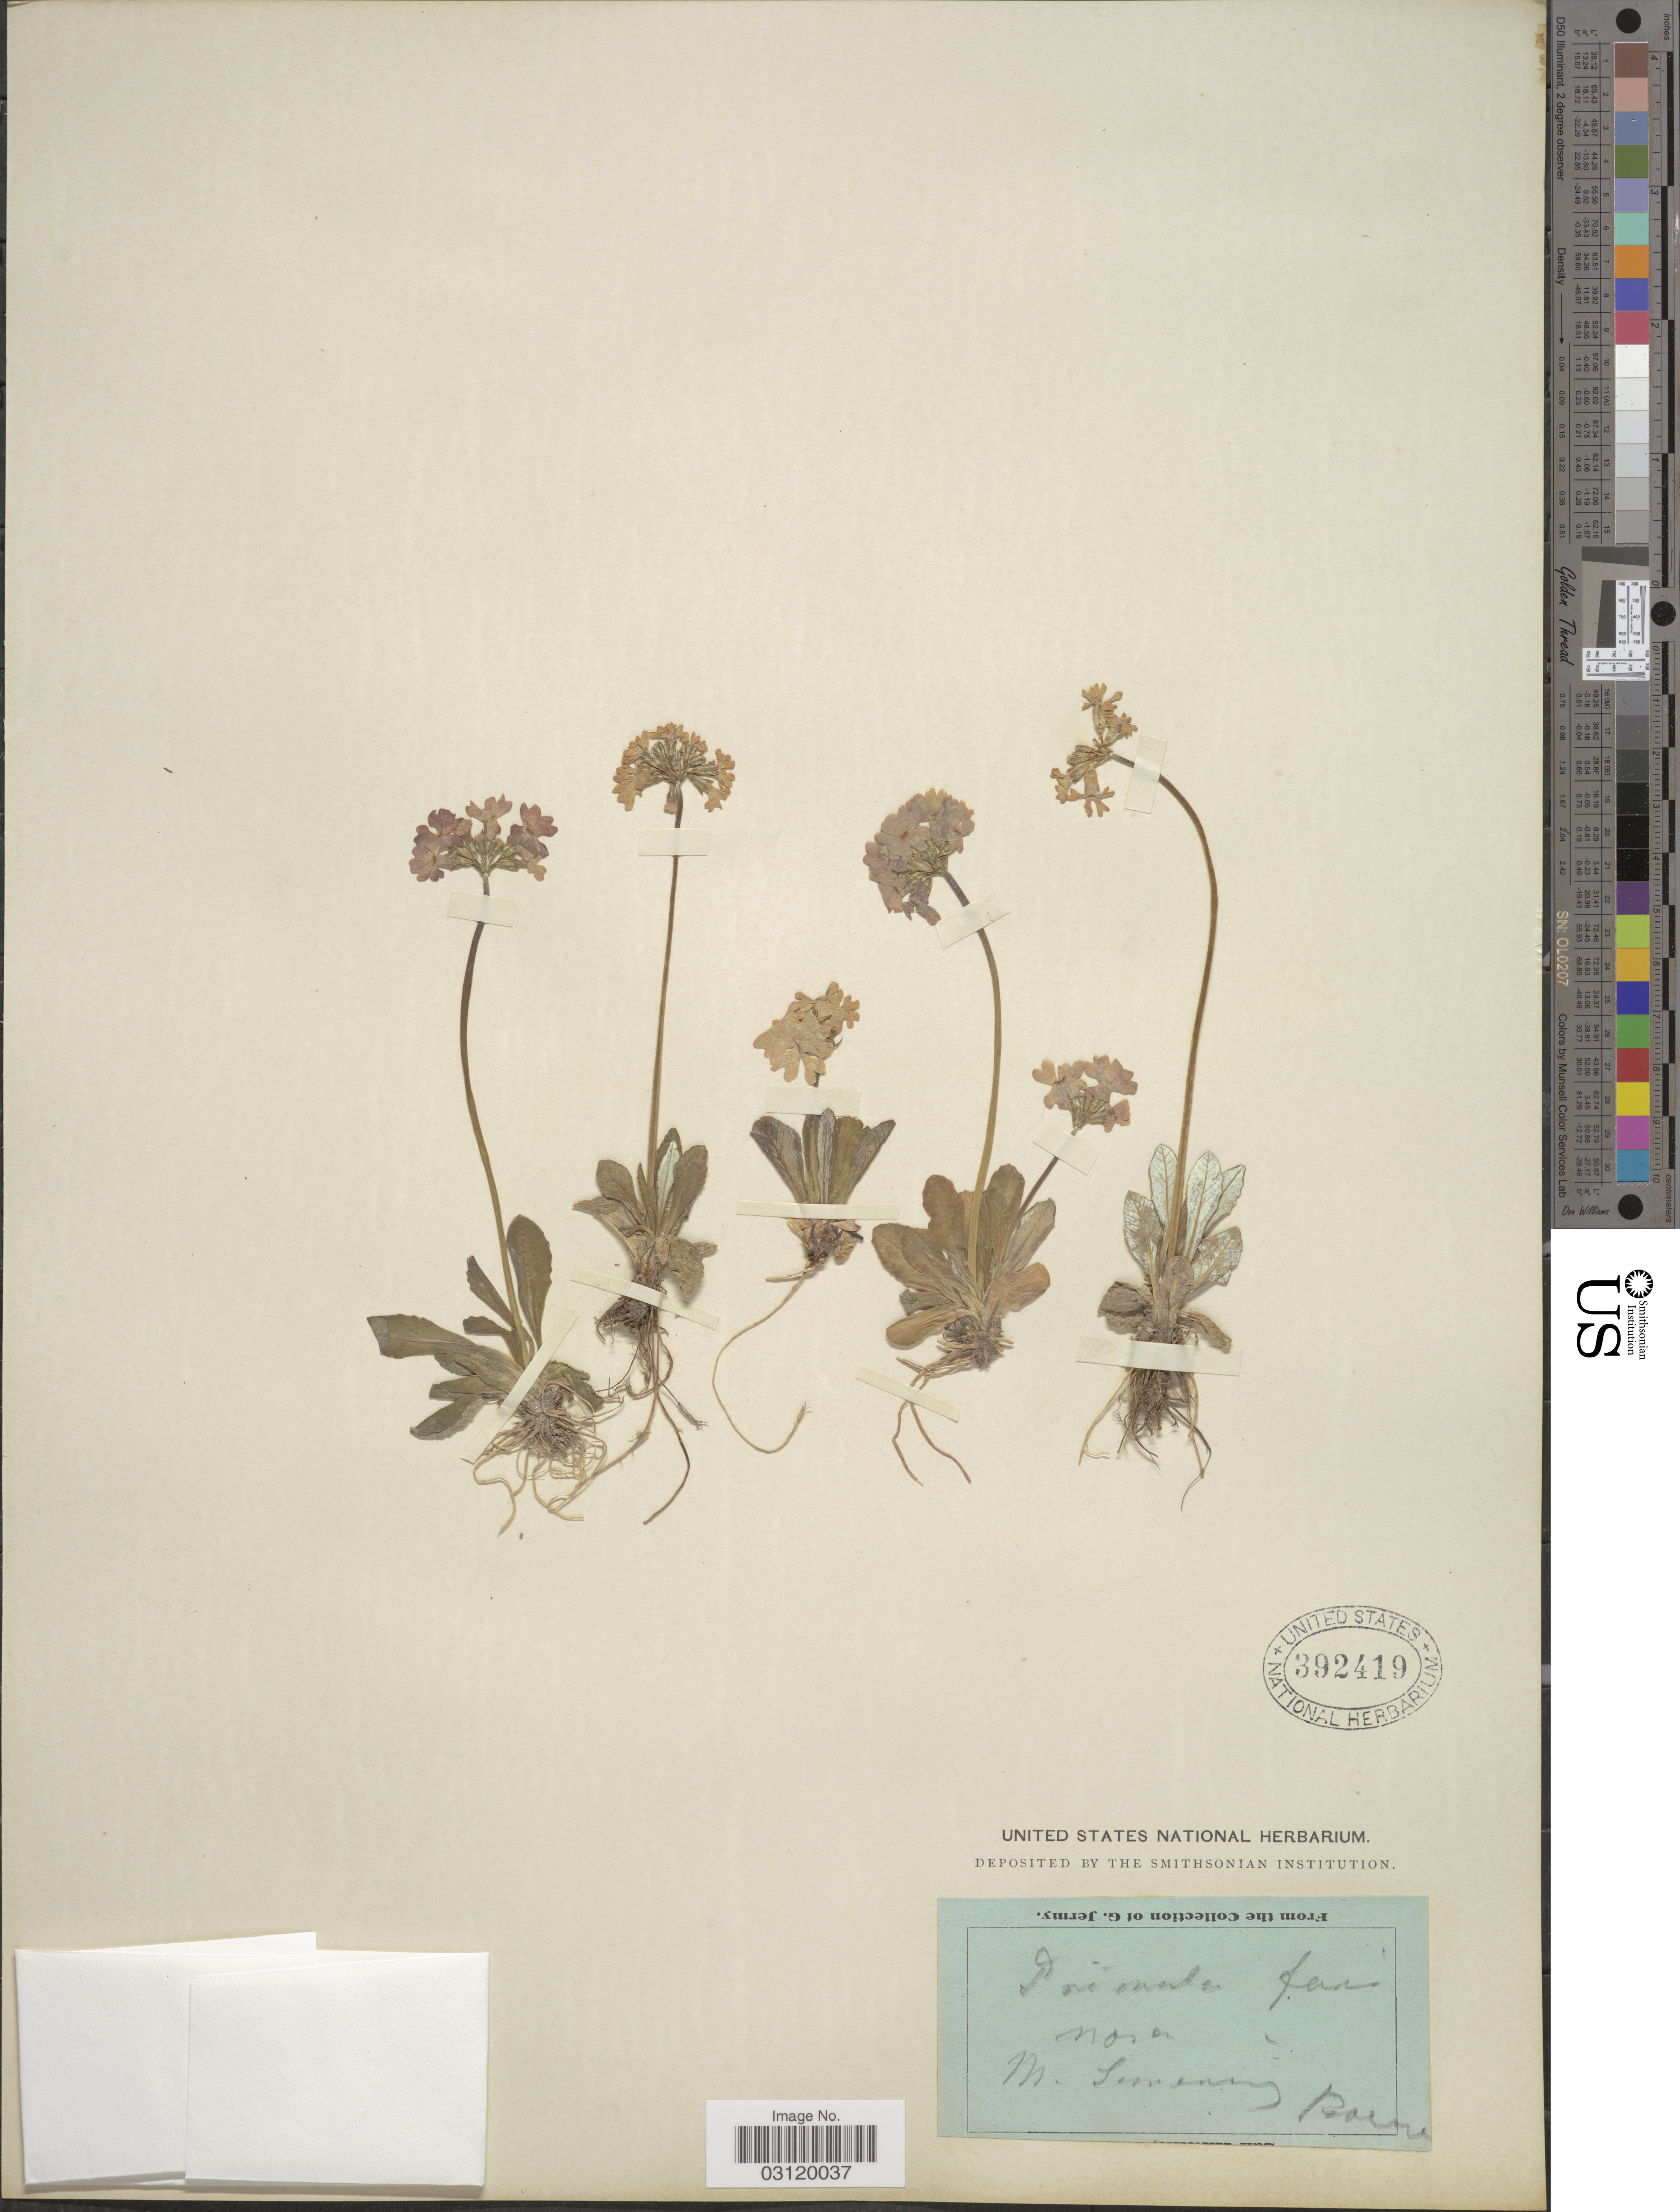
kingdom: Plantae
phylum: Tracheophyta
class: Magnoliopsida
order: Ericales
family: Primulaceae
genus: Primula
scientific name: Primula farinosa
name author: L.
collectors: G. Jermy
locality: M. Semeney Prairi. [interpreted]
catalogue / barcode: US 392419